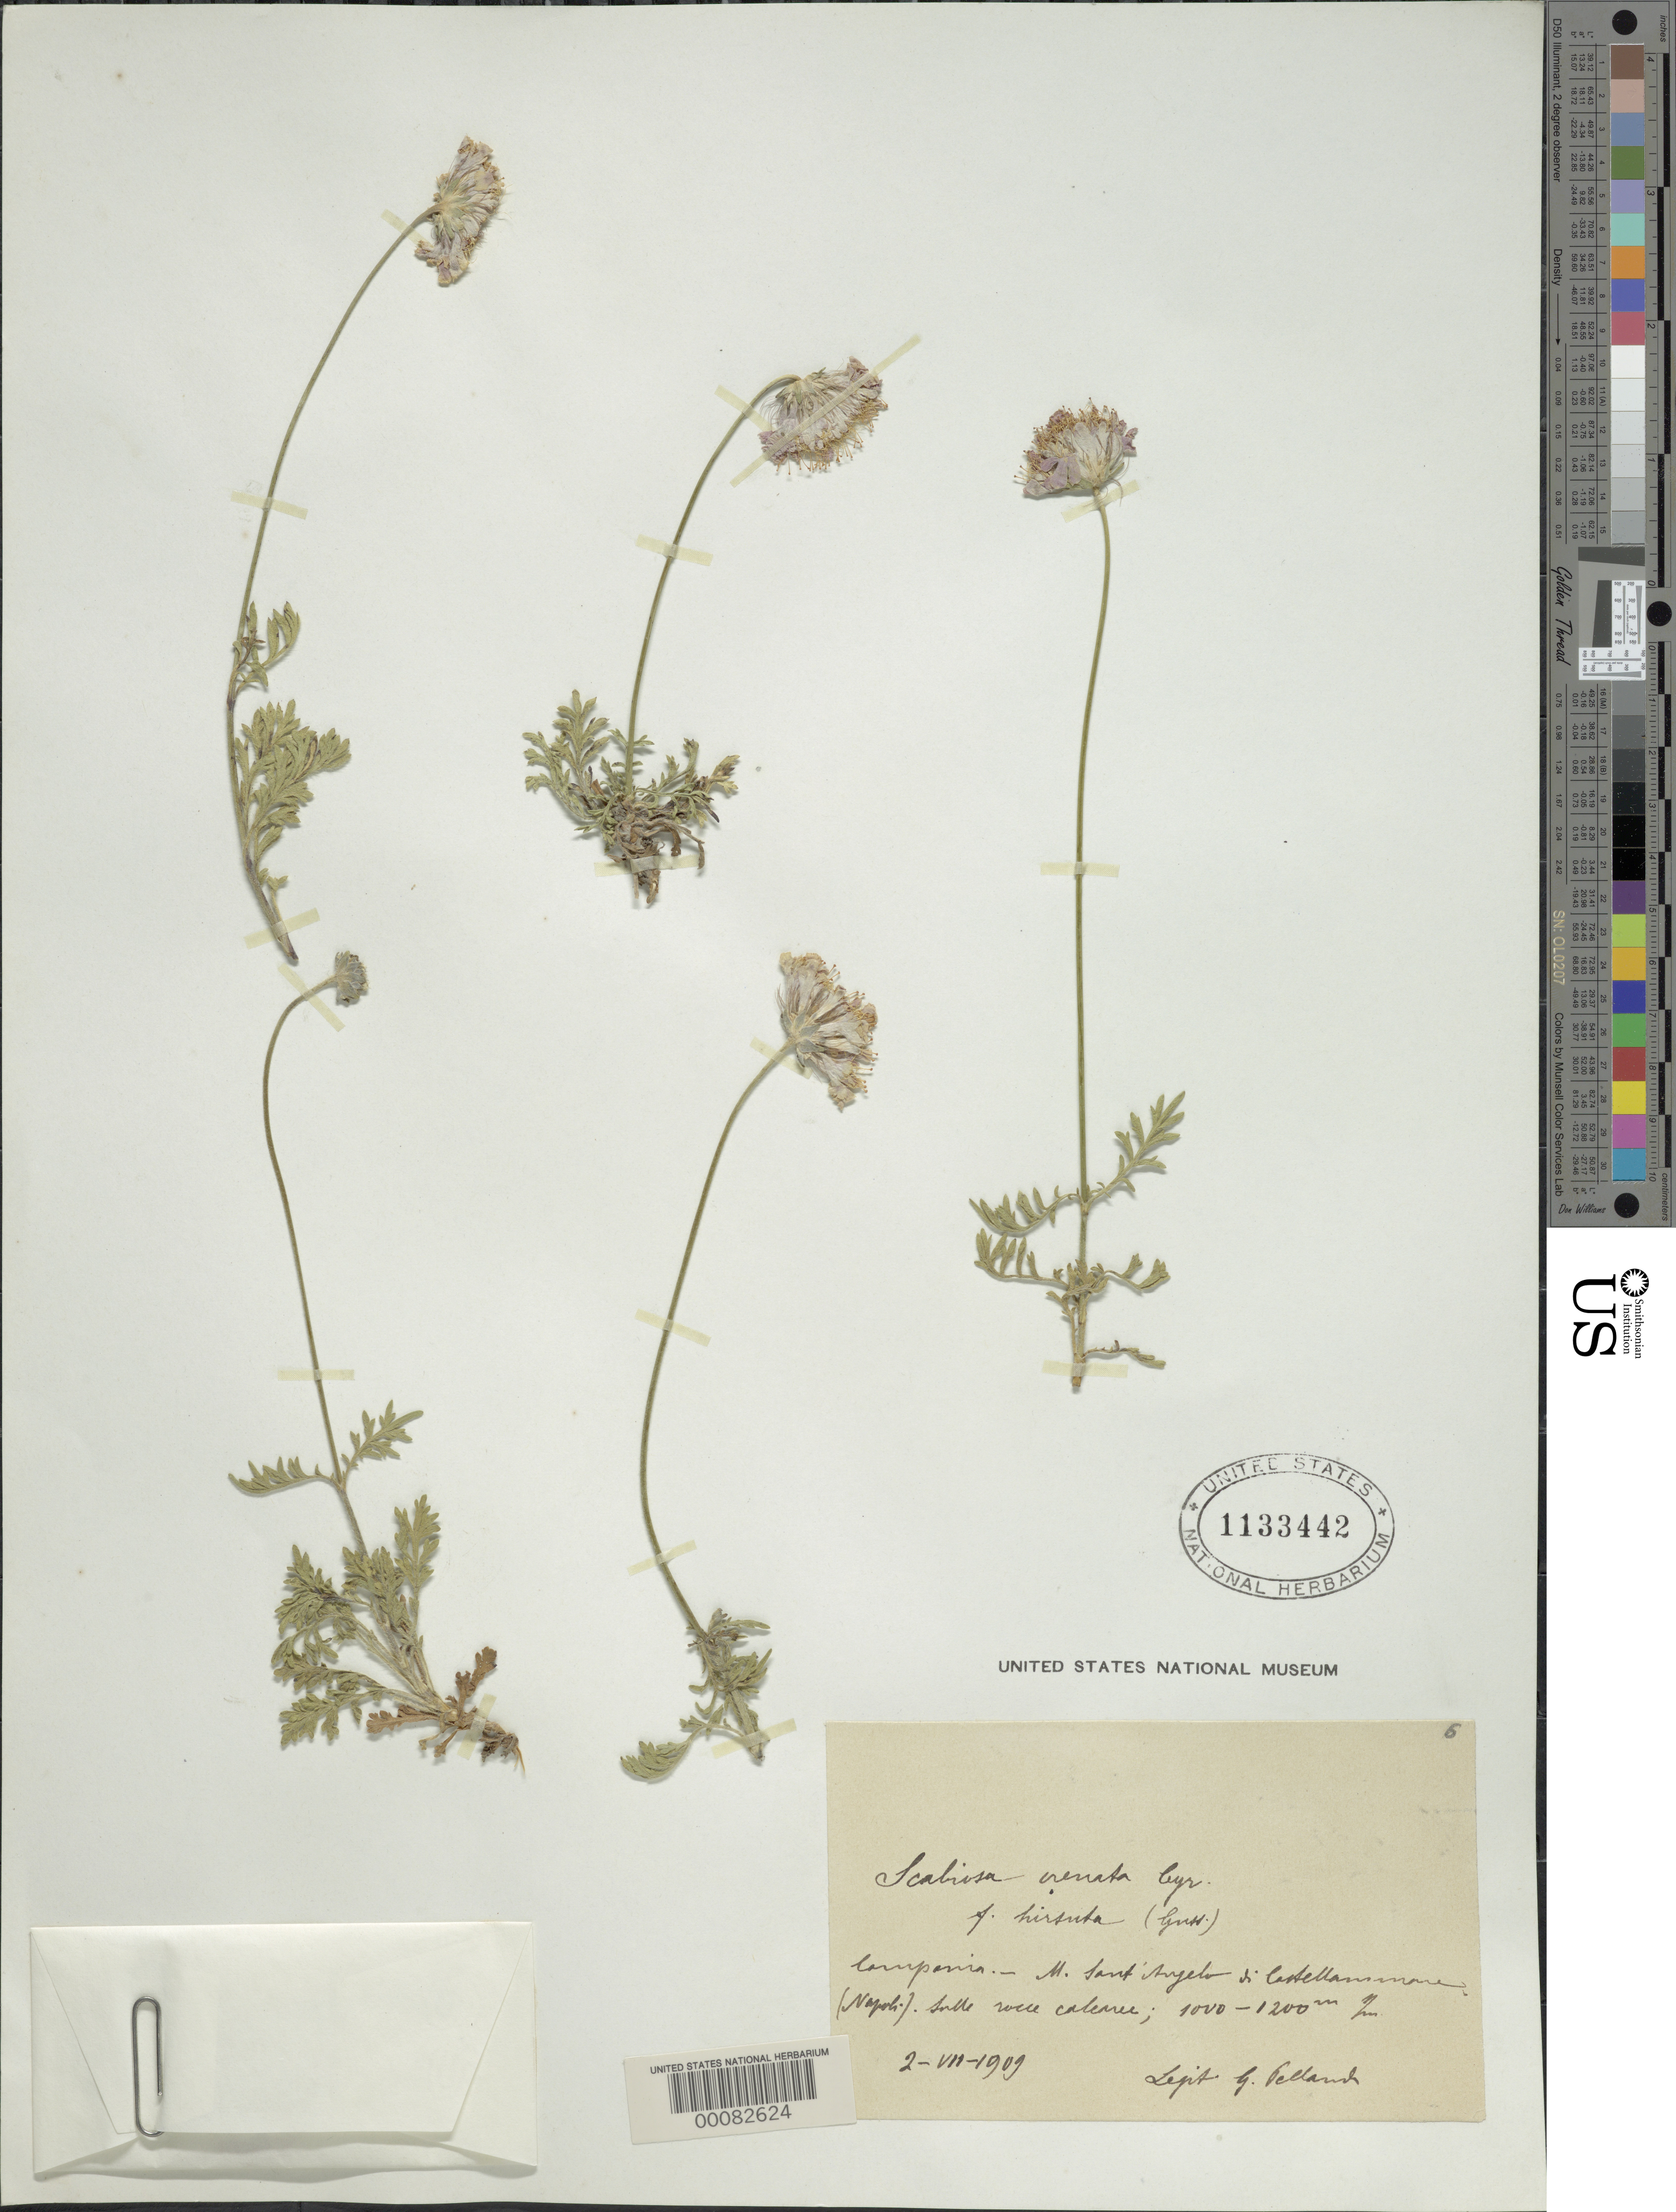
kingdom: Plantae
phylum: Tracheophyta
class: Magnoliopsida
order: Dipsacales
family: Caprifoliaceae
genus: Scabiosa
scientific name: Scabiosa crenata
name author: Cyrill.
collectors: G. Pelland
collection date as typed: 02 Jul 1909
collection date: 1909-07-02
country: France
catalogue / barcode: US 1133442